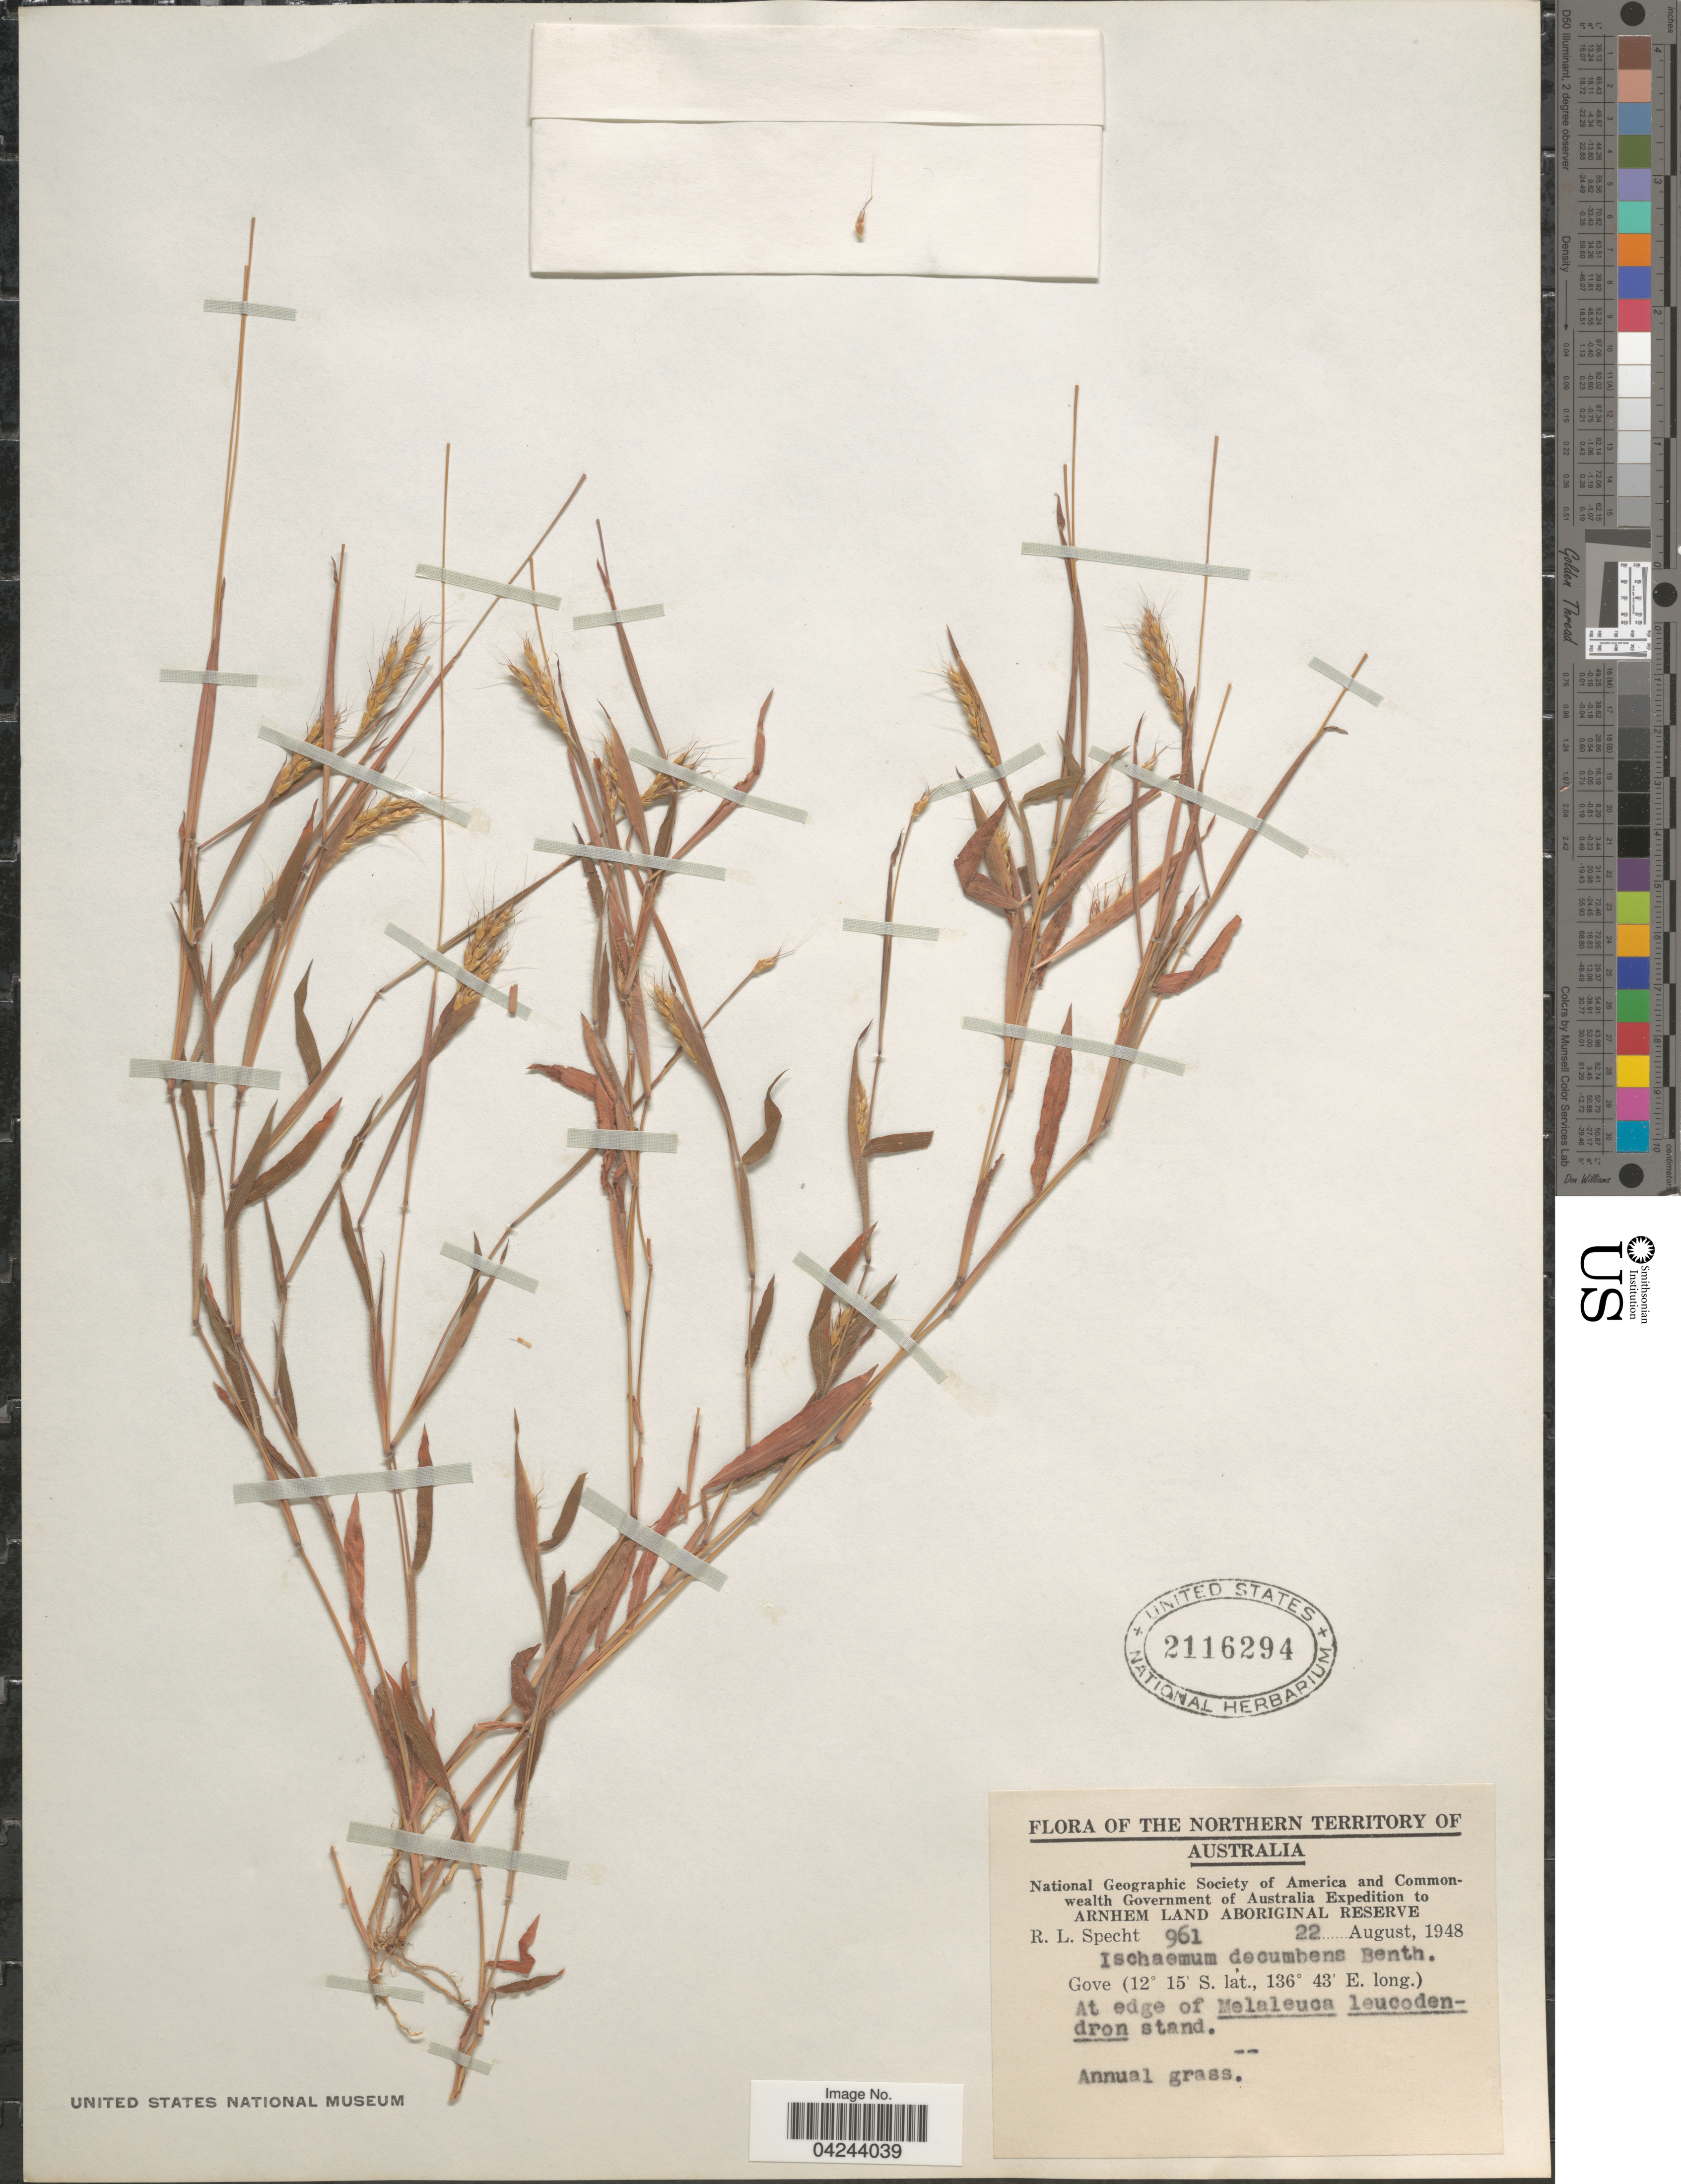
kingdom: Plantae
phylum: Tracheophyta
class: Liliopsida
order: Poales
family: Poaceae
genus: Ischaemum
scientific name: Ischaemum decumbens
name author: Benth.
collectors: R. L. Specht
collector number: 961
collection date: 1948-08-22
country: Australia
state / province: Northern Territory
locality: National Geographic Society of America and Commonwealth Government of Australian Expedition to Arnhem Land Aboriginal Reserve. Gove.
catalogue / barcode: US 2116294